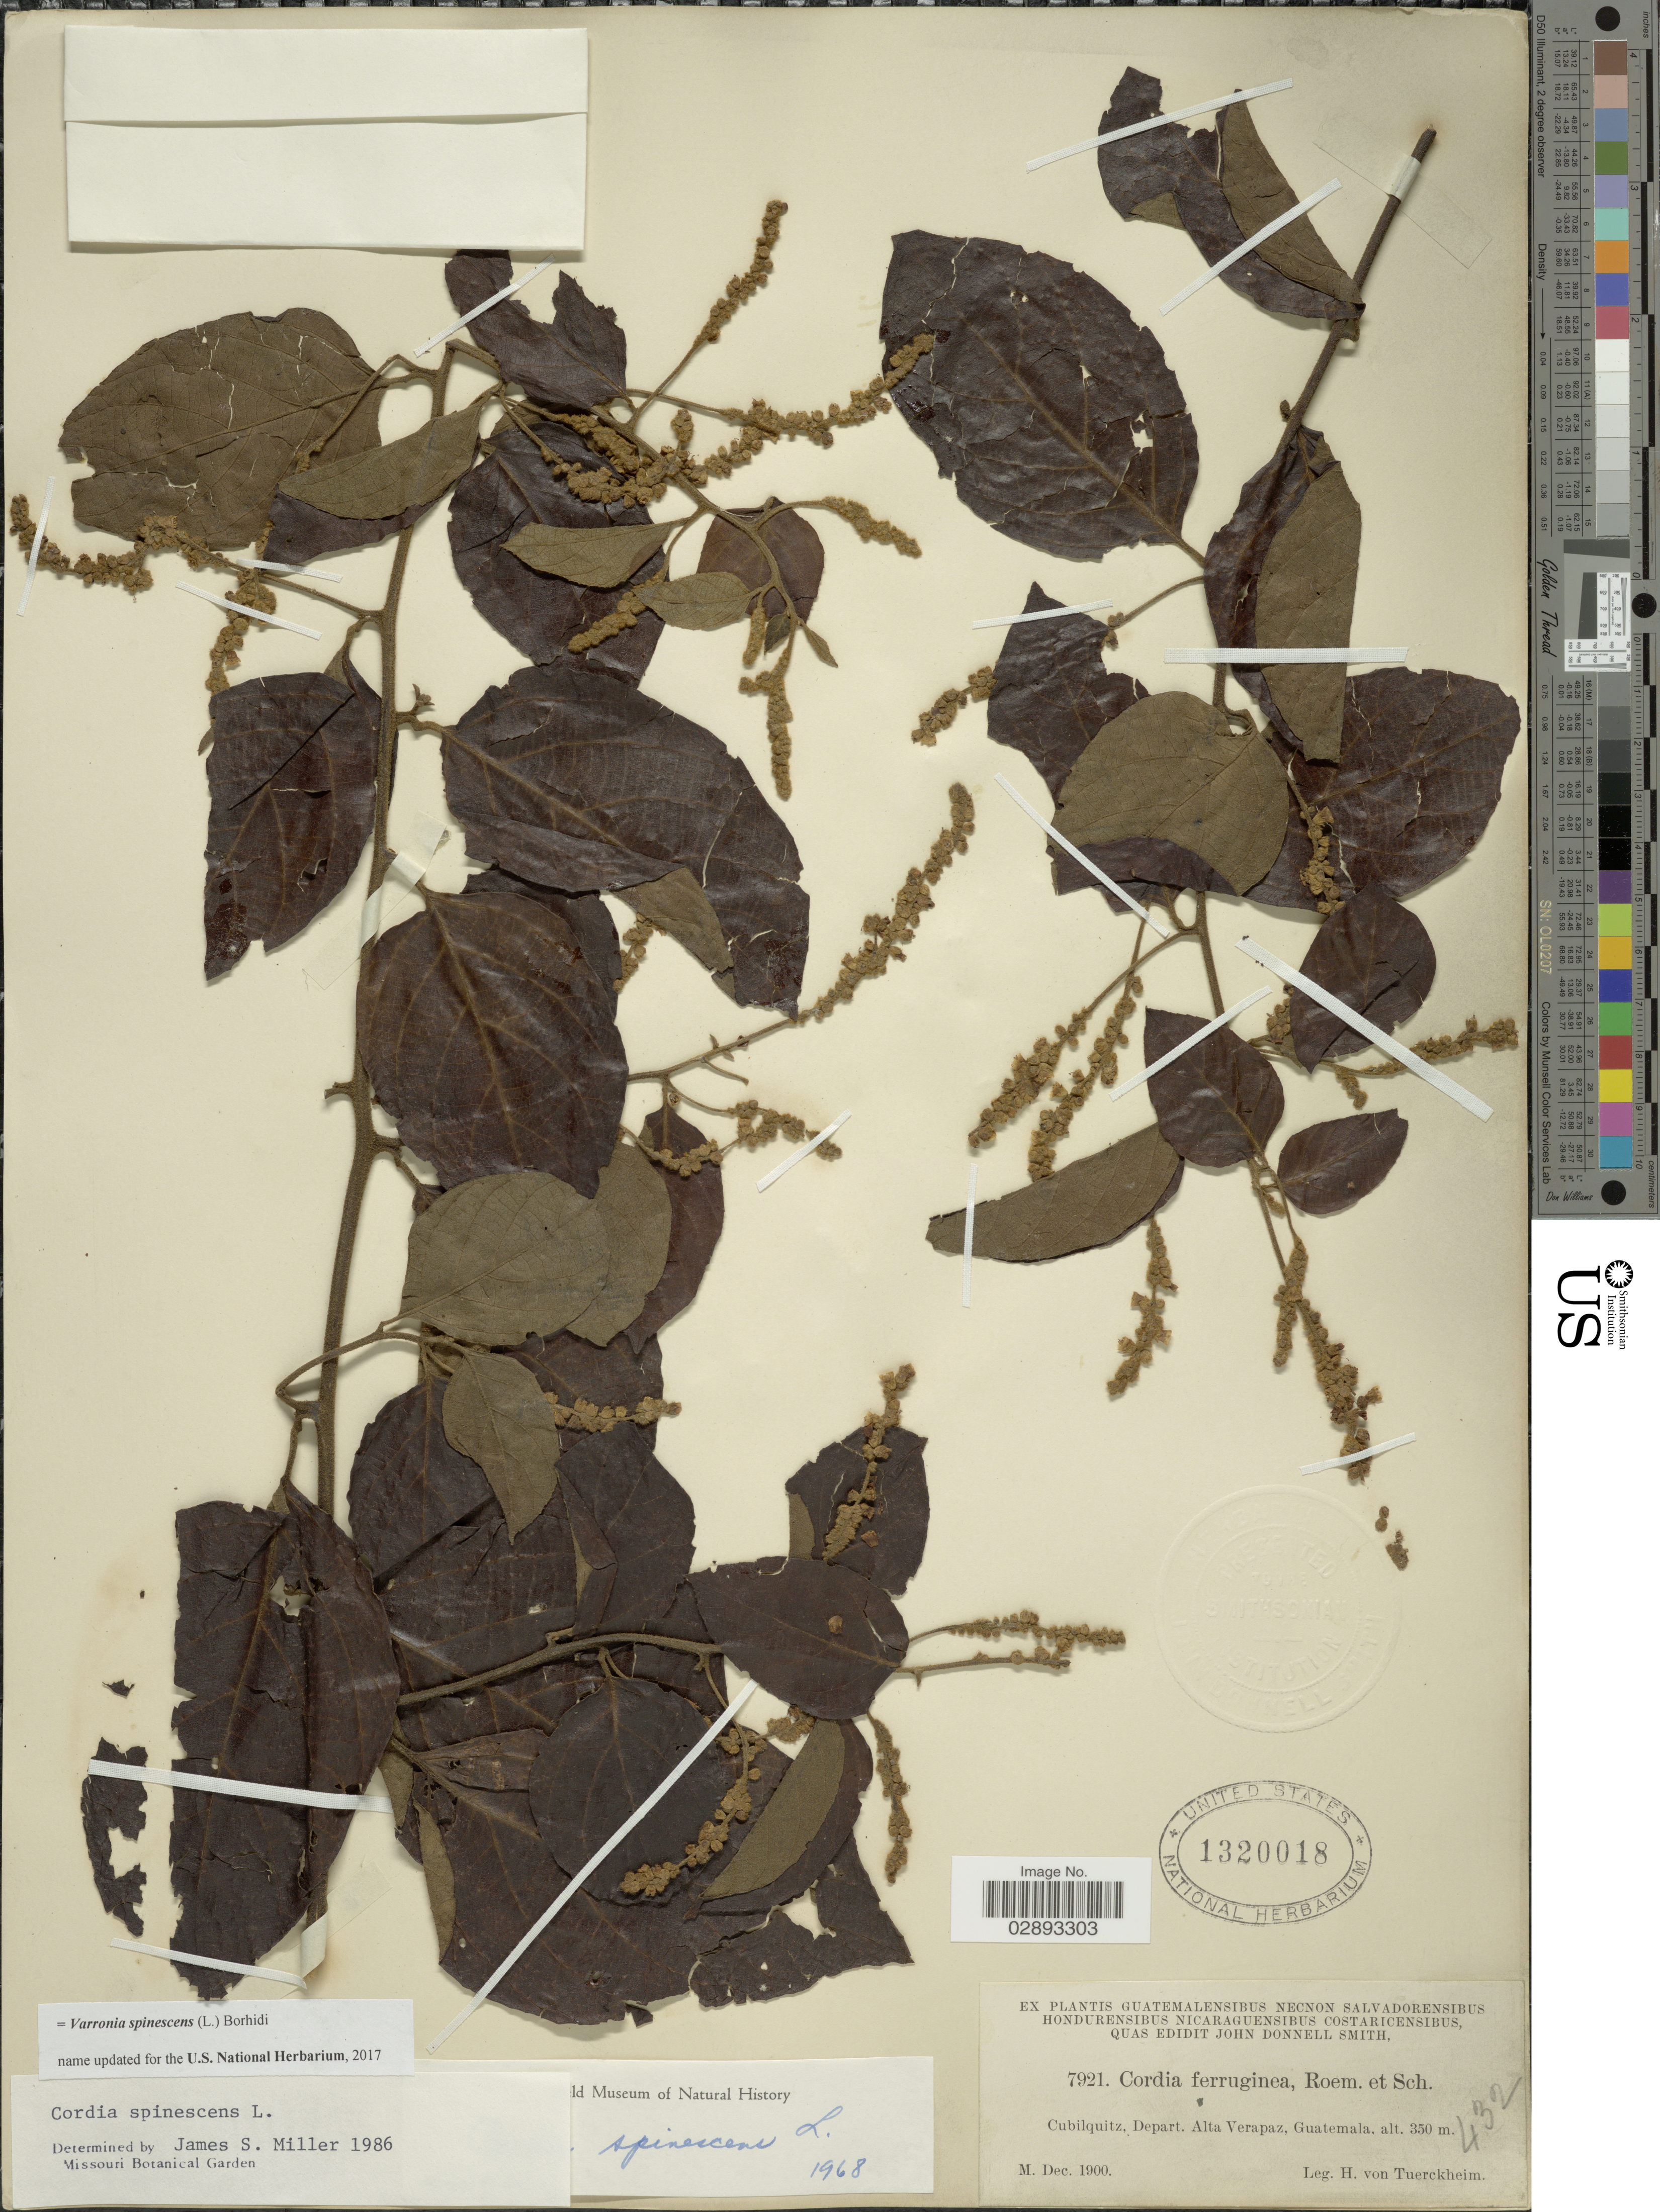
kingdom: Plantae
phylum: Tracheophyta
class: Magnoliopsida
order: Boraginales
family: Cordiaceae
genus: Varronia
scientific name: Varronia spinescens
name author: (L.) Borhidi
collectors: H. von Türckheim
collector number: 7921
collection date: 1900-12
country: Guatemala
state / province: Alta Verapaz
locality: Cubilquitz, Depart. Alta Verapaz, Guatemala.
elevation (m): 350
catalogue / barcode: US 1320018